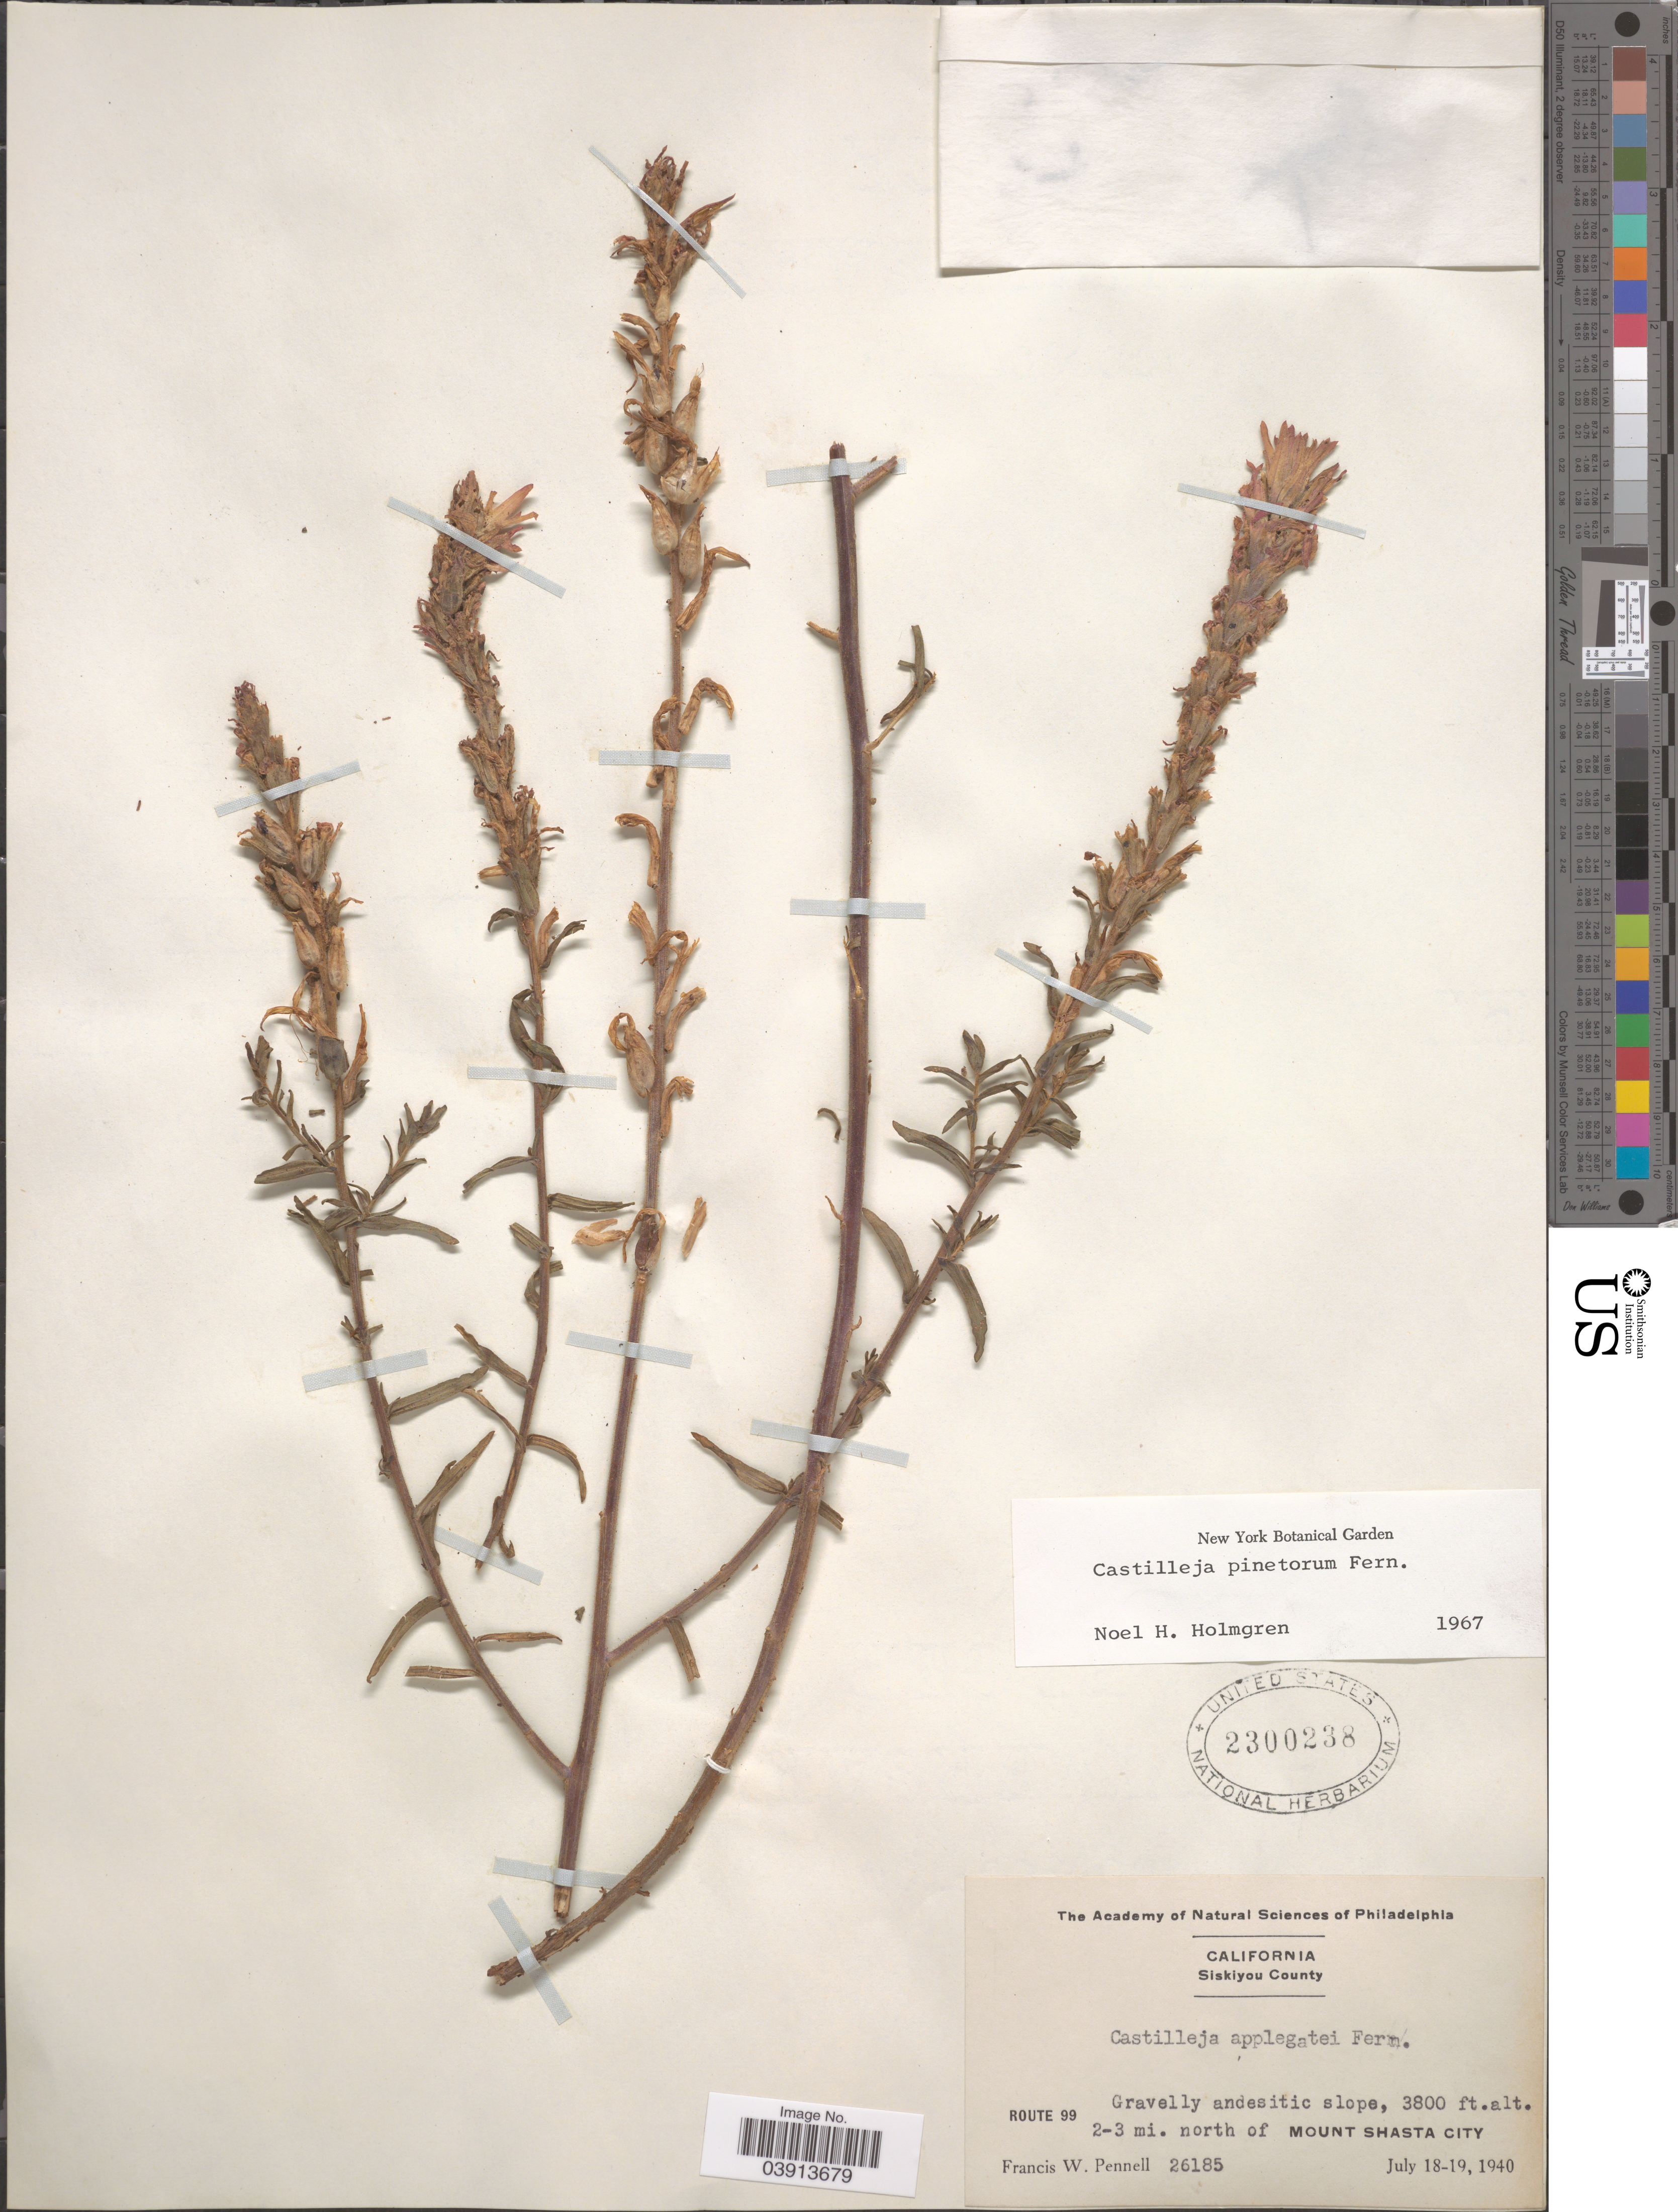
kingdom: Plantae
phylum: Tracheophyta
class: Magnoliopsida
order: Lamiales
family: Orobanchaceae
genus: Castilleja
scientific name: Castilleja pinetorum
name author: Fernald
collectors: F. W. Pennell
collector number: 26185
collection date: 1940-07-18/1940-07-19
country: United States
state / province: California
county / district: Siskiyou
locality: Siskiyou County. Route 99, 2-3 mi. north of Mount Shasta City.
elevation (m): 1158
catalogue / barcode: US 2300238